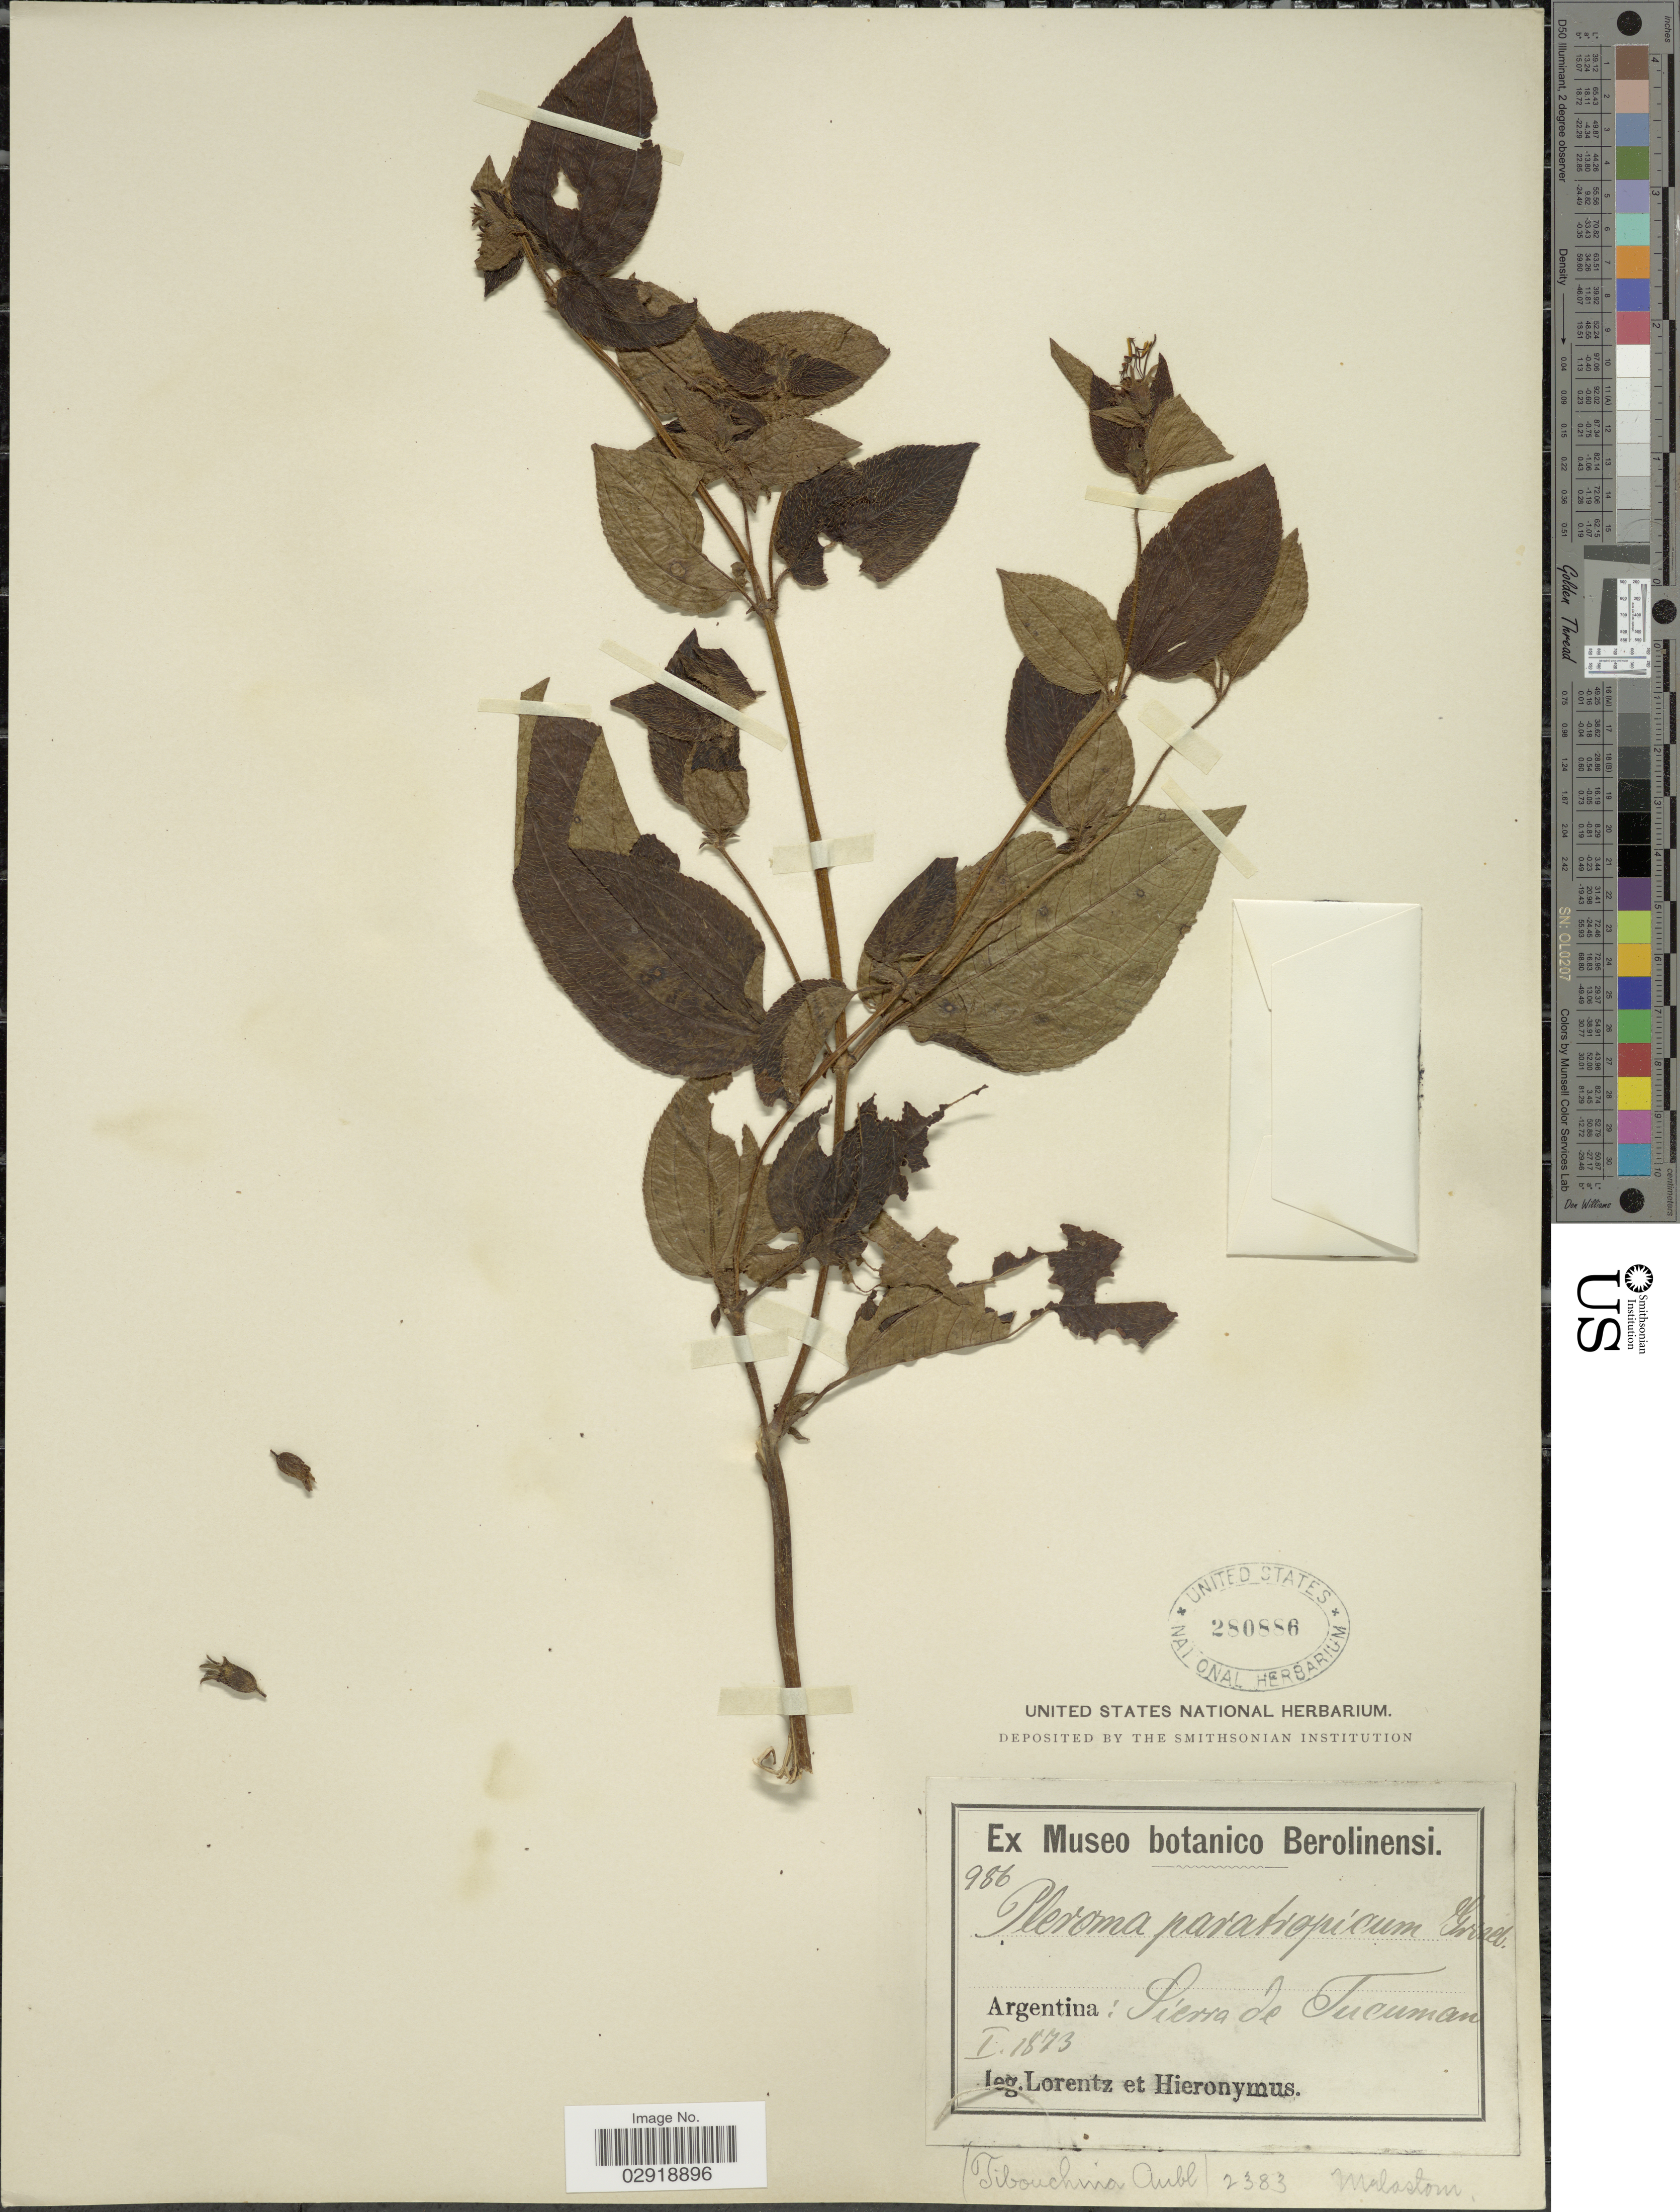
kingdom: Plantae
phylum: Tracheophyta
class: Magnoliopsida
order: Myrtales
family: Melastomataceae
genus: Chaetogastra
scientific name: Chaetogastra paratropica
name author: (Griseb.) P.J.F. Guim. & Michelang.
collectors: -. Lorentz & -. Hieronymus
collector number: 986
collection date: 1873-01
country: Argentina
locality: Sierra de Tucuman.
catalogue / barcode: US 280886